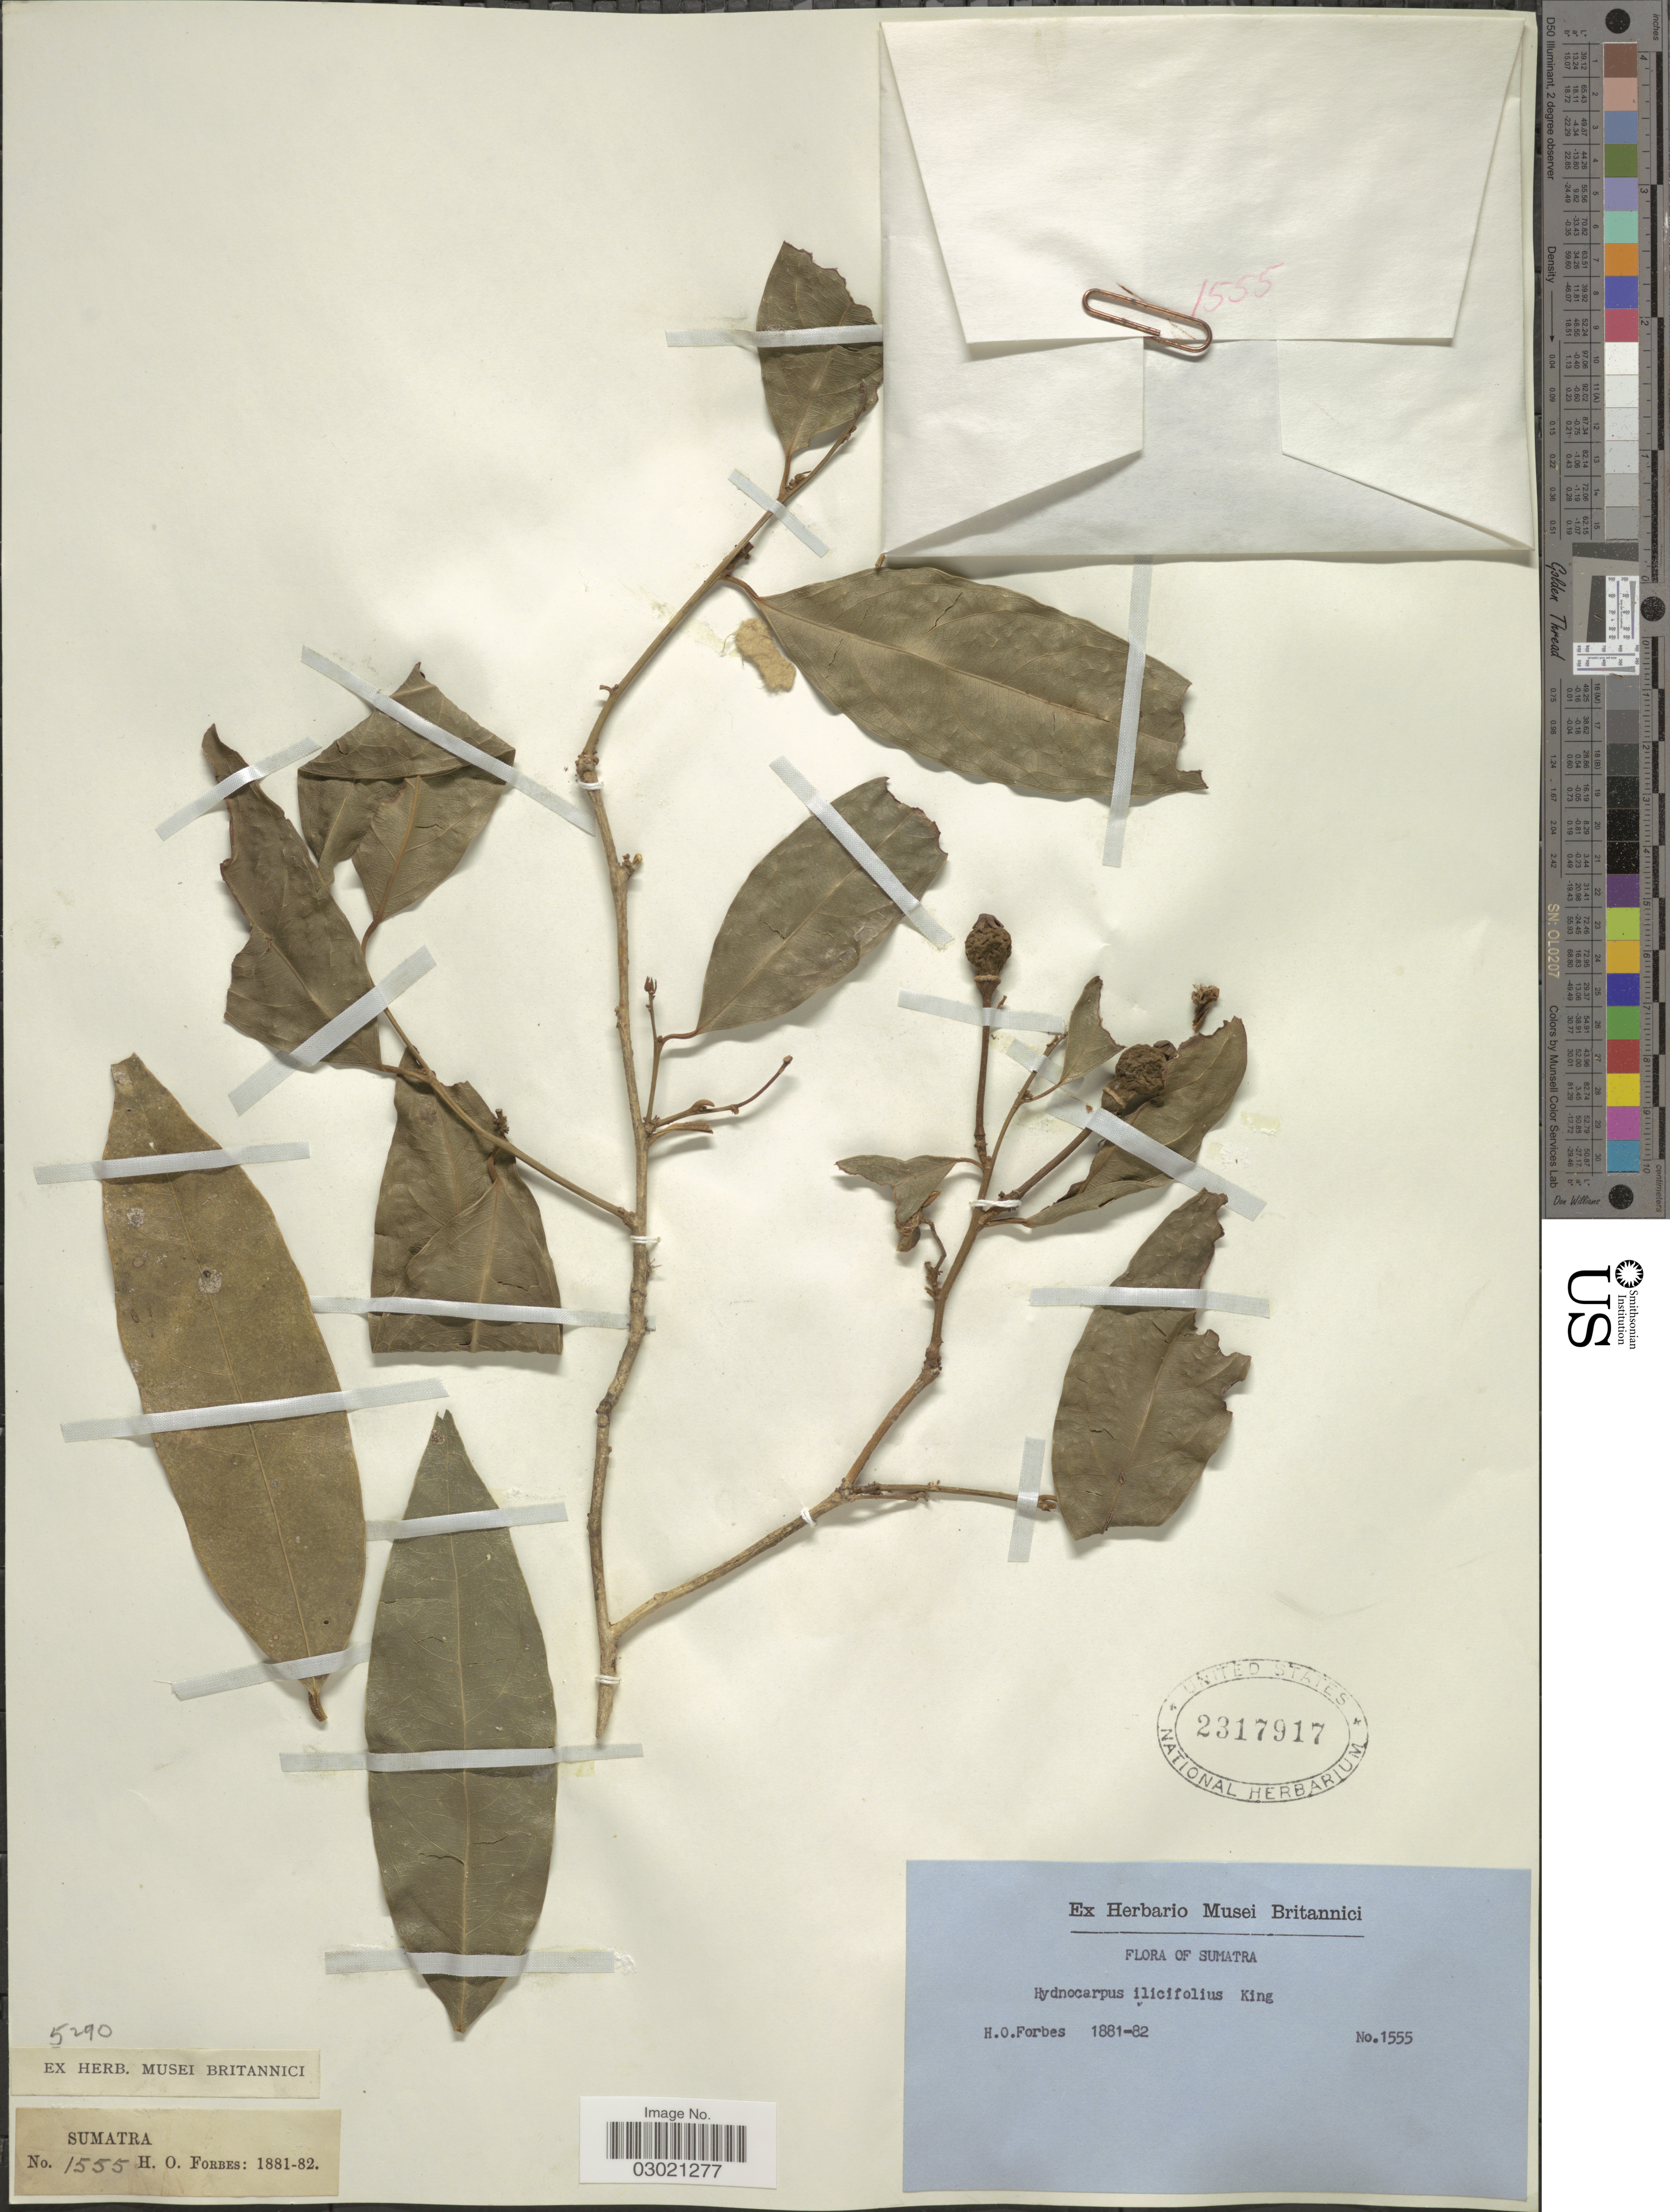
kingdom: Plantae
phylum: Tracheophyta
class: Magnoliopsida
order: Malpighiales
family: Achariaceae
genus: Hydnocarpus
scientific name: Hydnocarpus ilicifolius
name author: R.M. King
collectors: H. O. Forbes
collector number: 1555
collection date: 1881/1882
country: Indonesia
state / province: Sumatra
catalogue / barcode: US 2317917